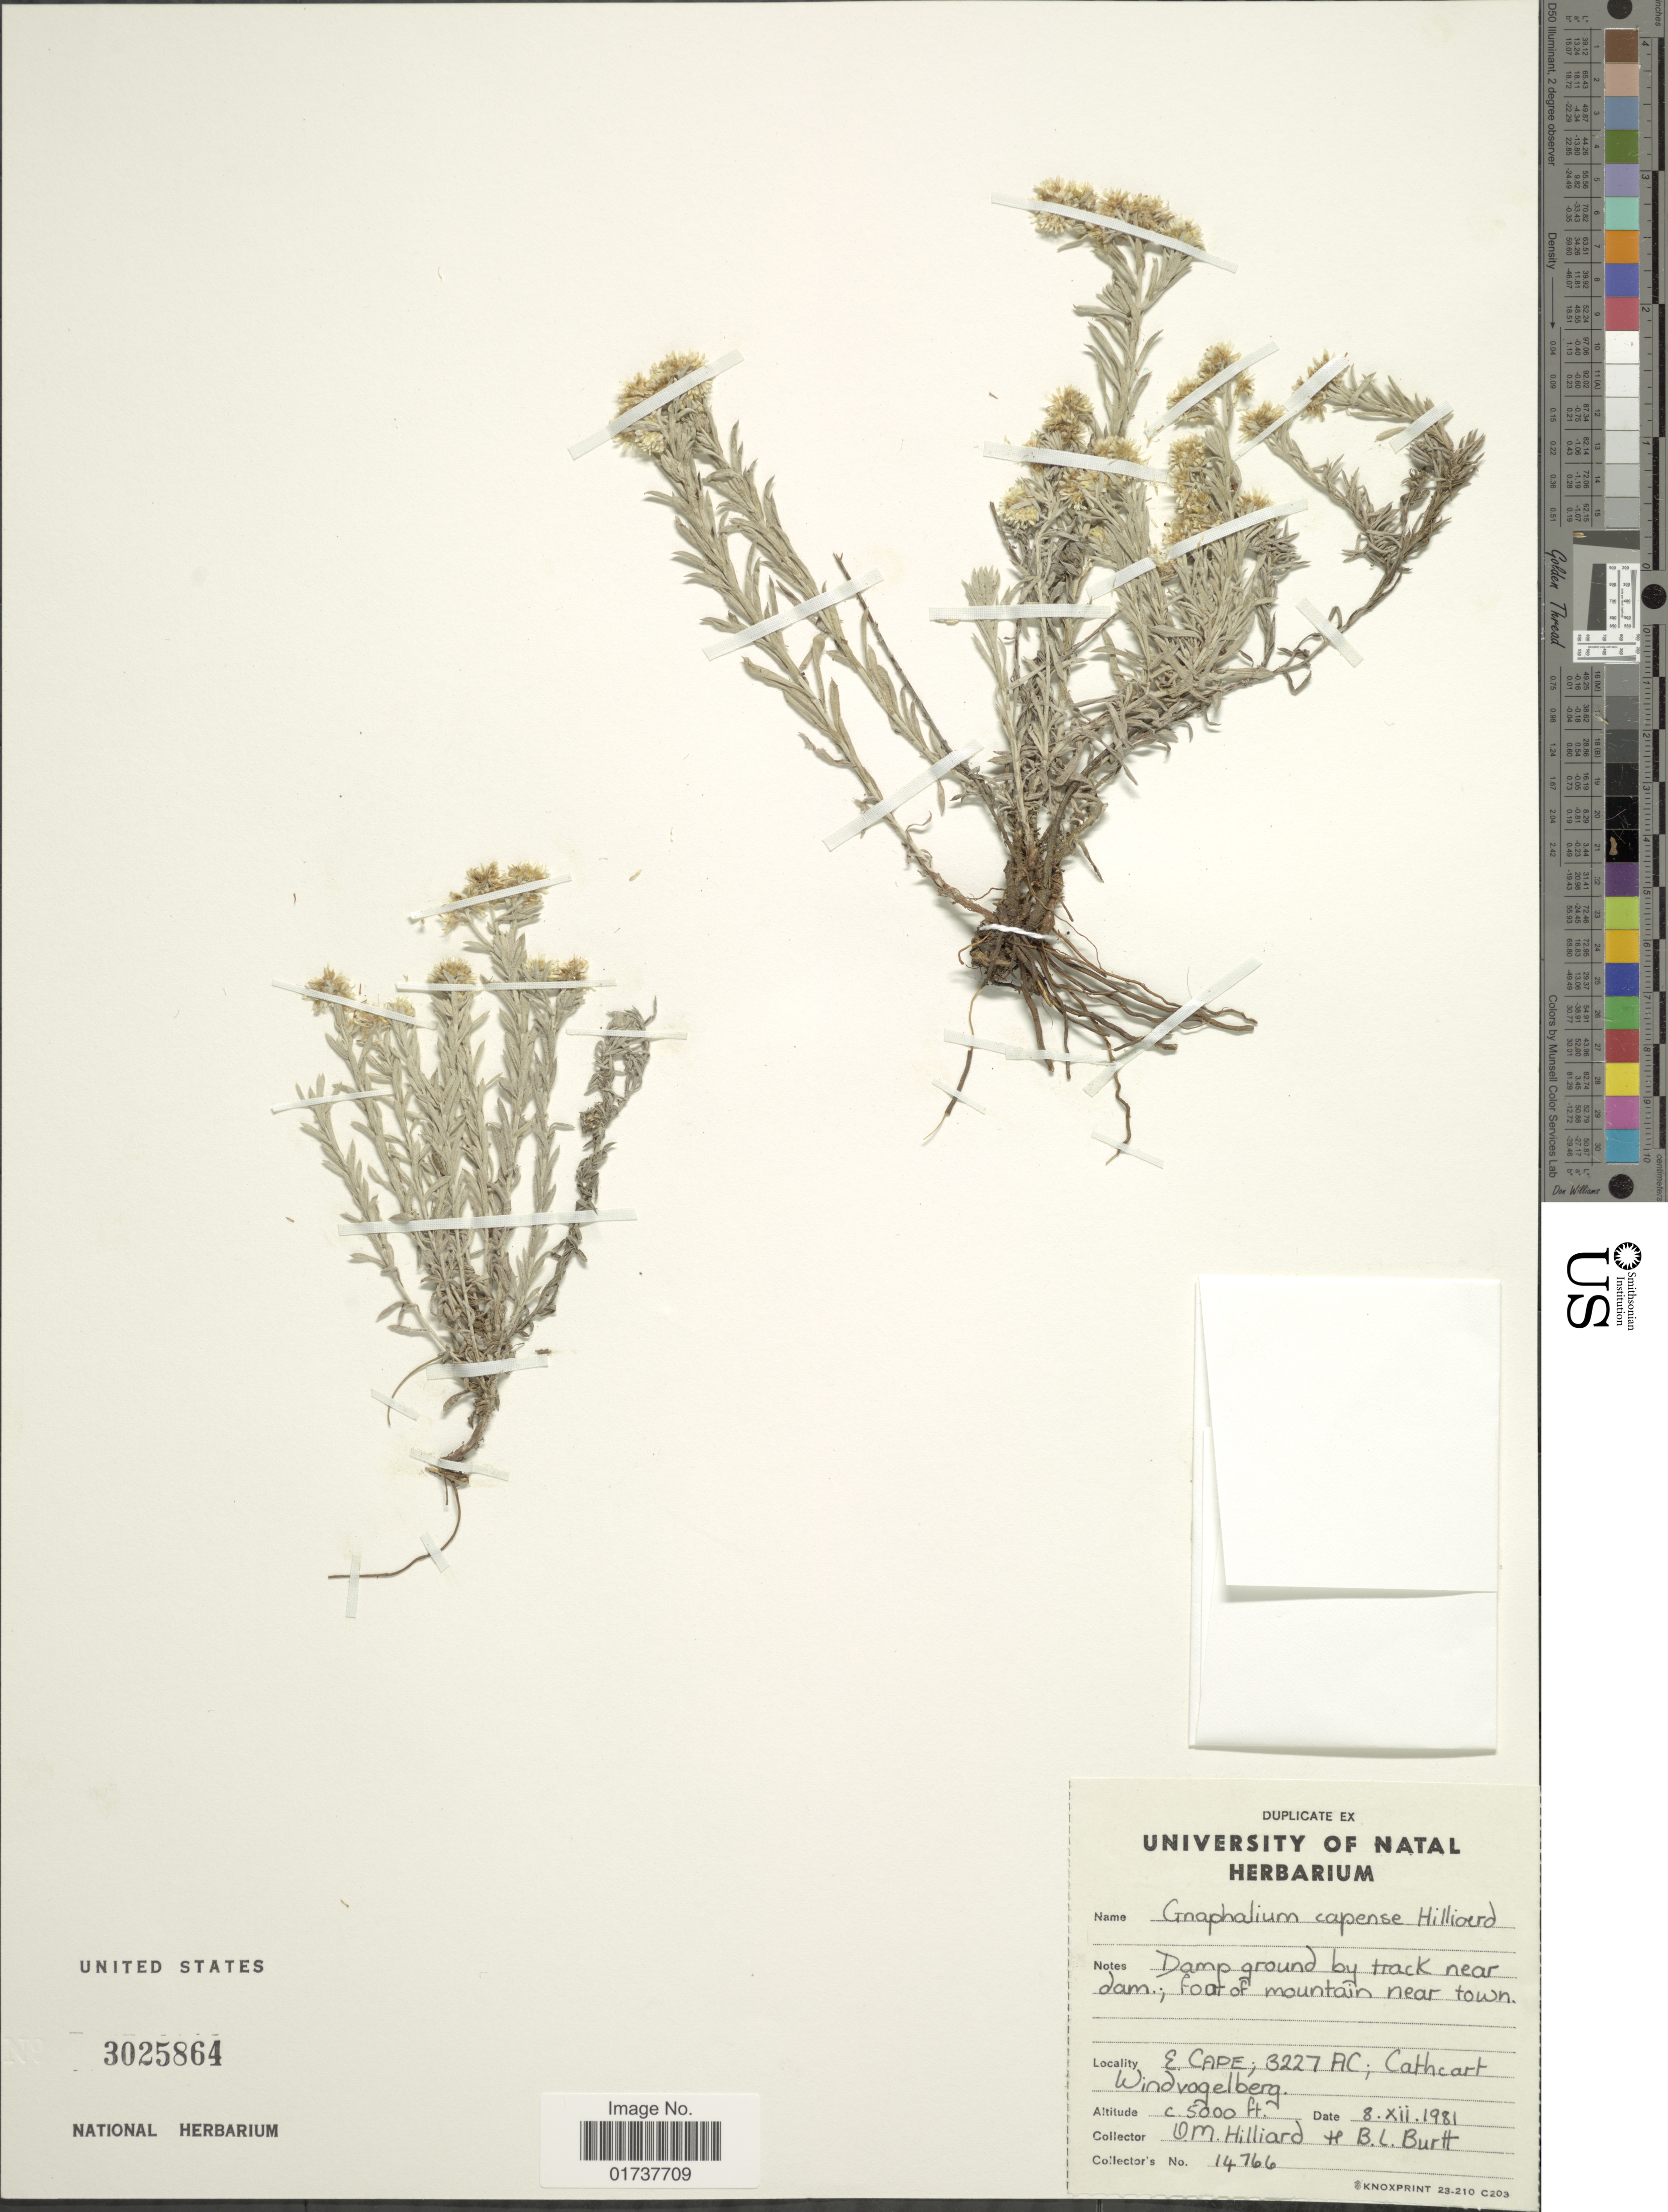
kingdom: Plantae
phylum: Tracheophyta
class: Magnoliopsida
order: Asterales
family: Asteraceae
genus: Gnaphalium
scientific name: Gnaphalium capense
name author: Hilliard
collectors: O. M. Hilliard & B. L. Burtt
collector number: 14766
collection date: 1981-12-08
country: South Africa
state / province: Eastern Cape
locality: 3227 AC; Cathcart, Windvogelberg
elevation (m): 1524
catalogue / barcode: US 3025864